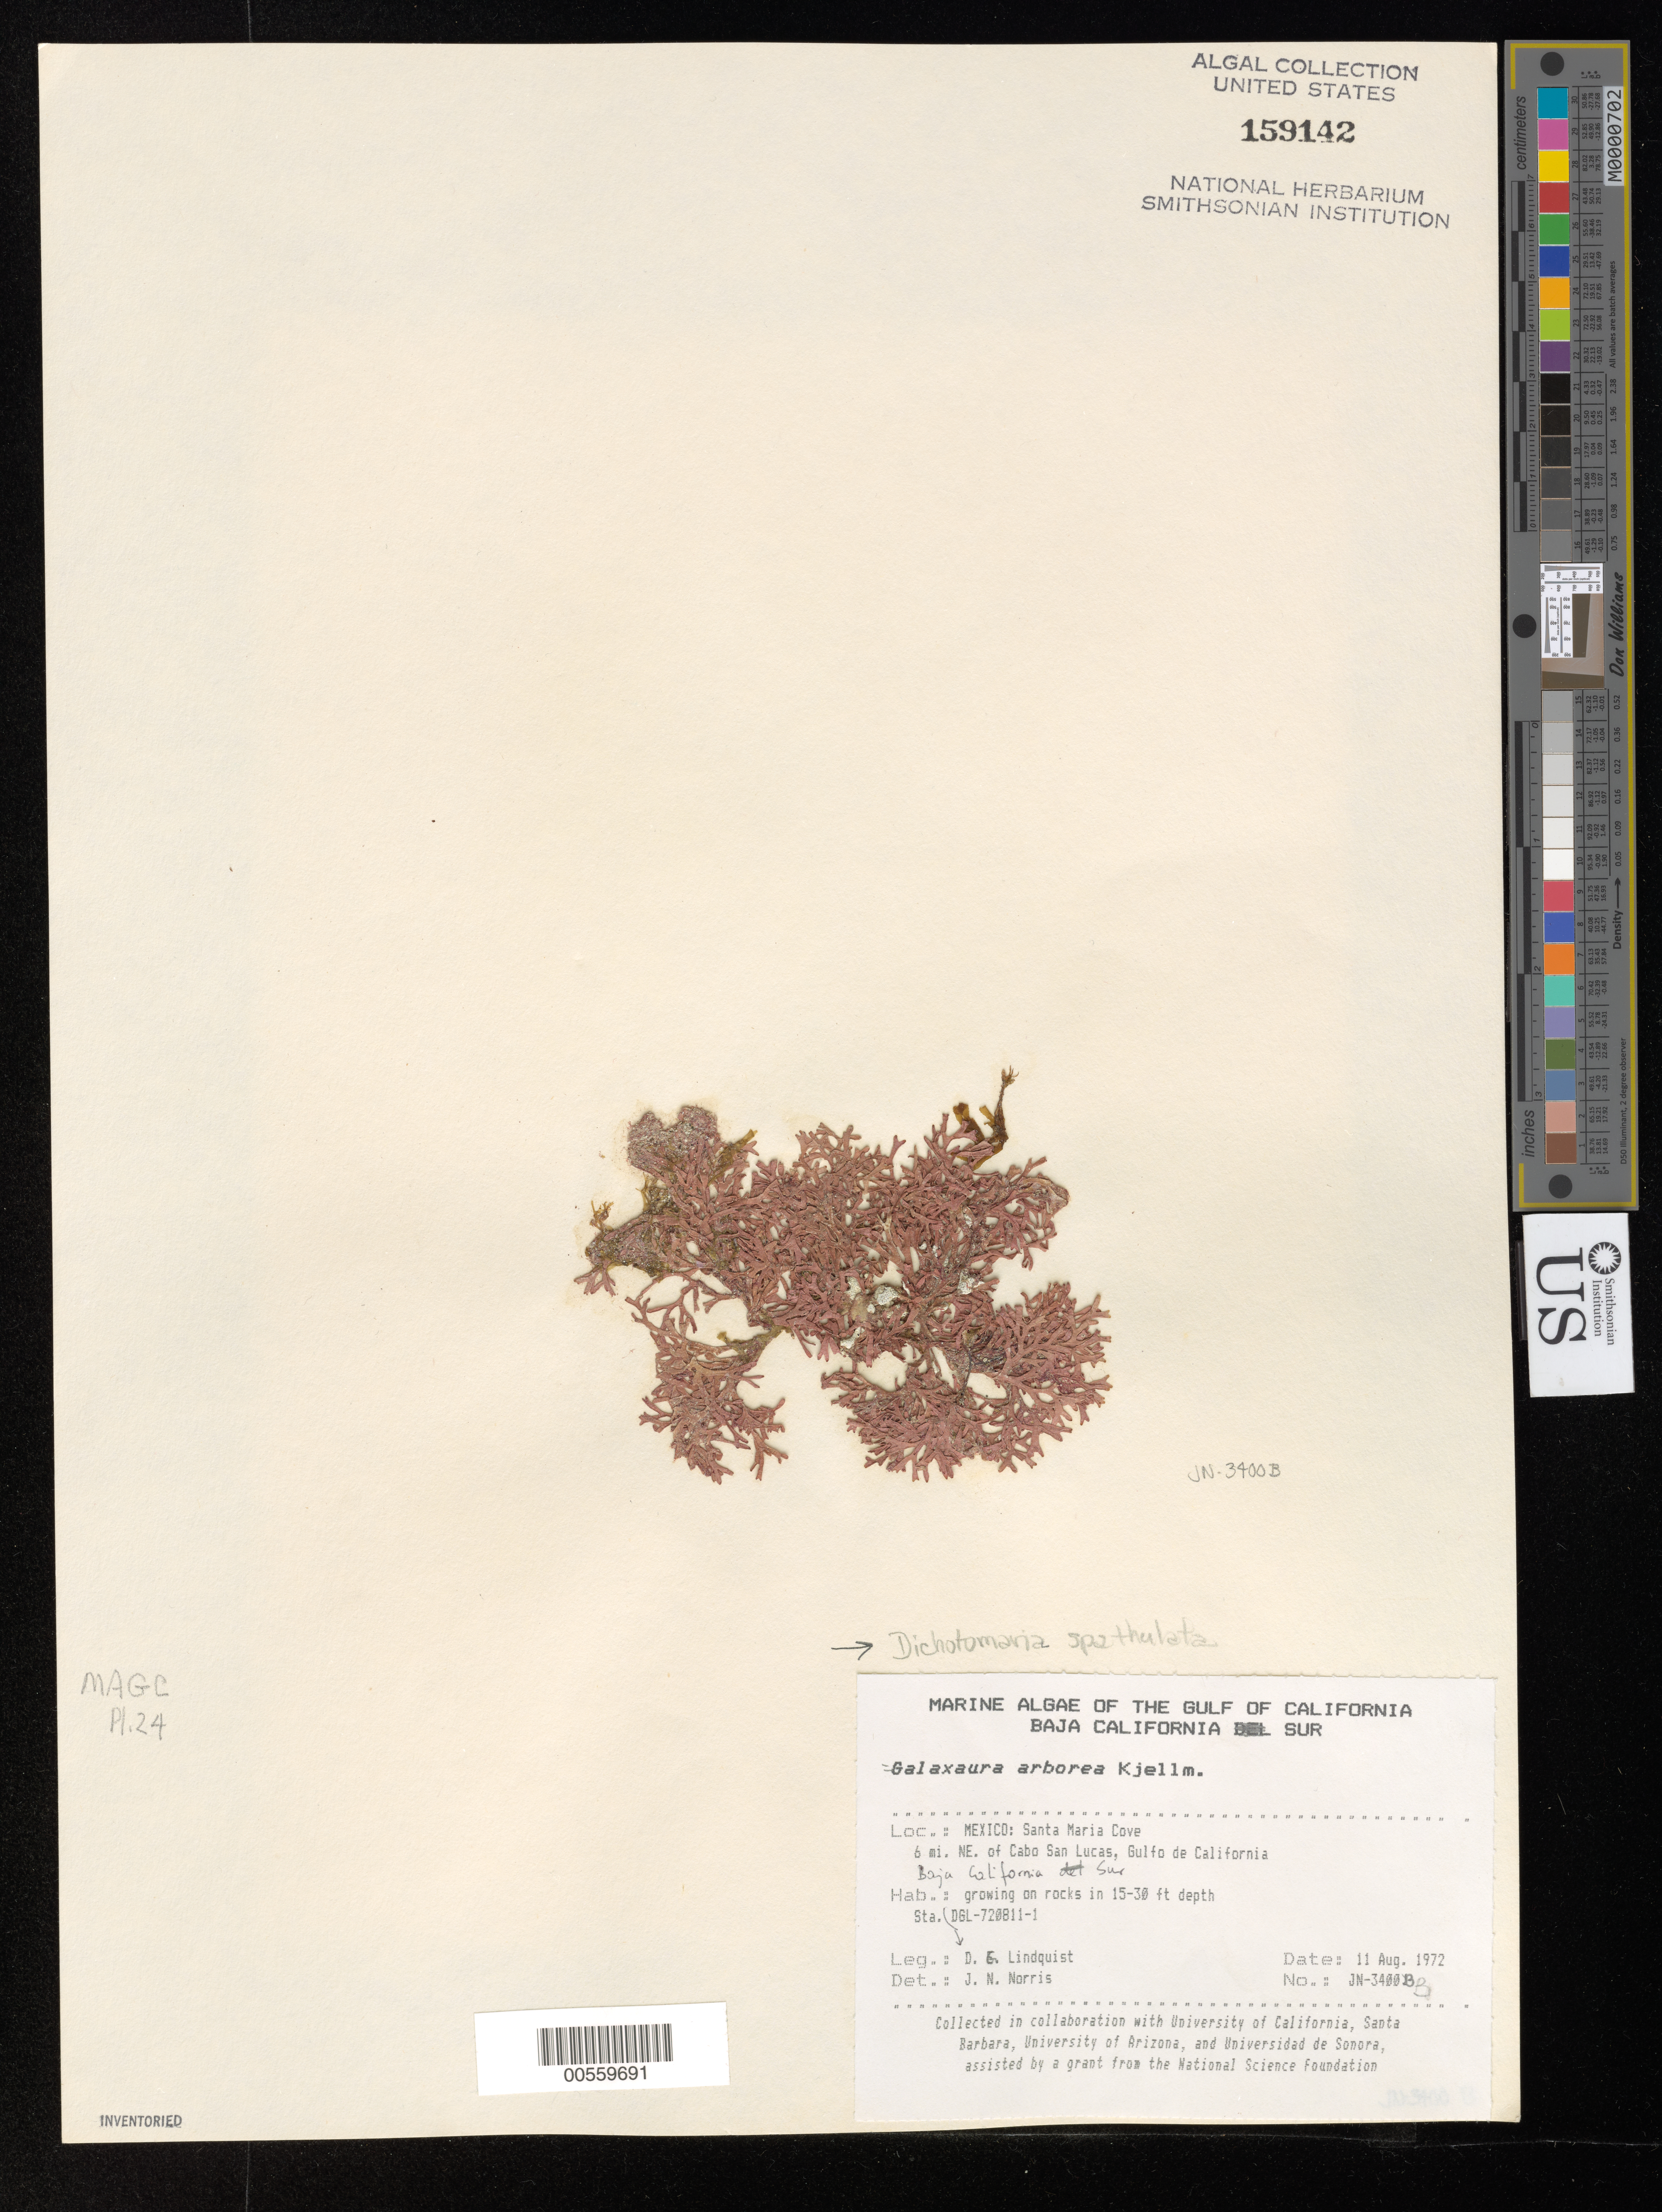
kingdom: Plantae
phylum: Rhodophyta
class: Florideophyceae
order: Nemaliales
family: Galaxauraceae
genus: Dichotomaria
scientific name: Dichotomaria spathulata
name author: (Kjellm.) A. Kurihara & Huisman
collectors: D. Lindquist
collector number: JN-3400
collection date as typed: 11 Aug 1972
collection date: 1972-08-11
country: Mexico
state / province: Baja California Sur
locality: Santa Maria Cove, 6 miles northeast of Cabo San Lucas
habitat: growing on rocks in 15-30 ft depth.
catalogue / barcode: US 159142